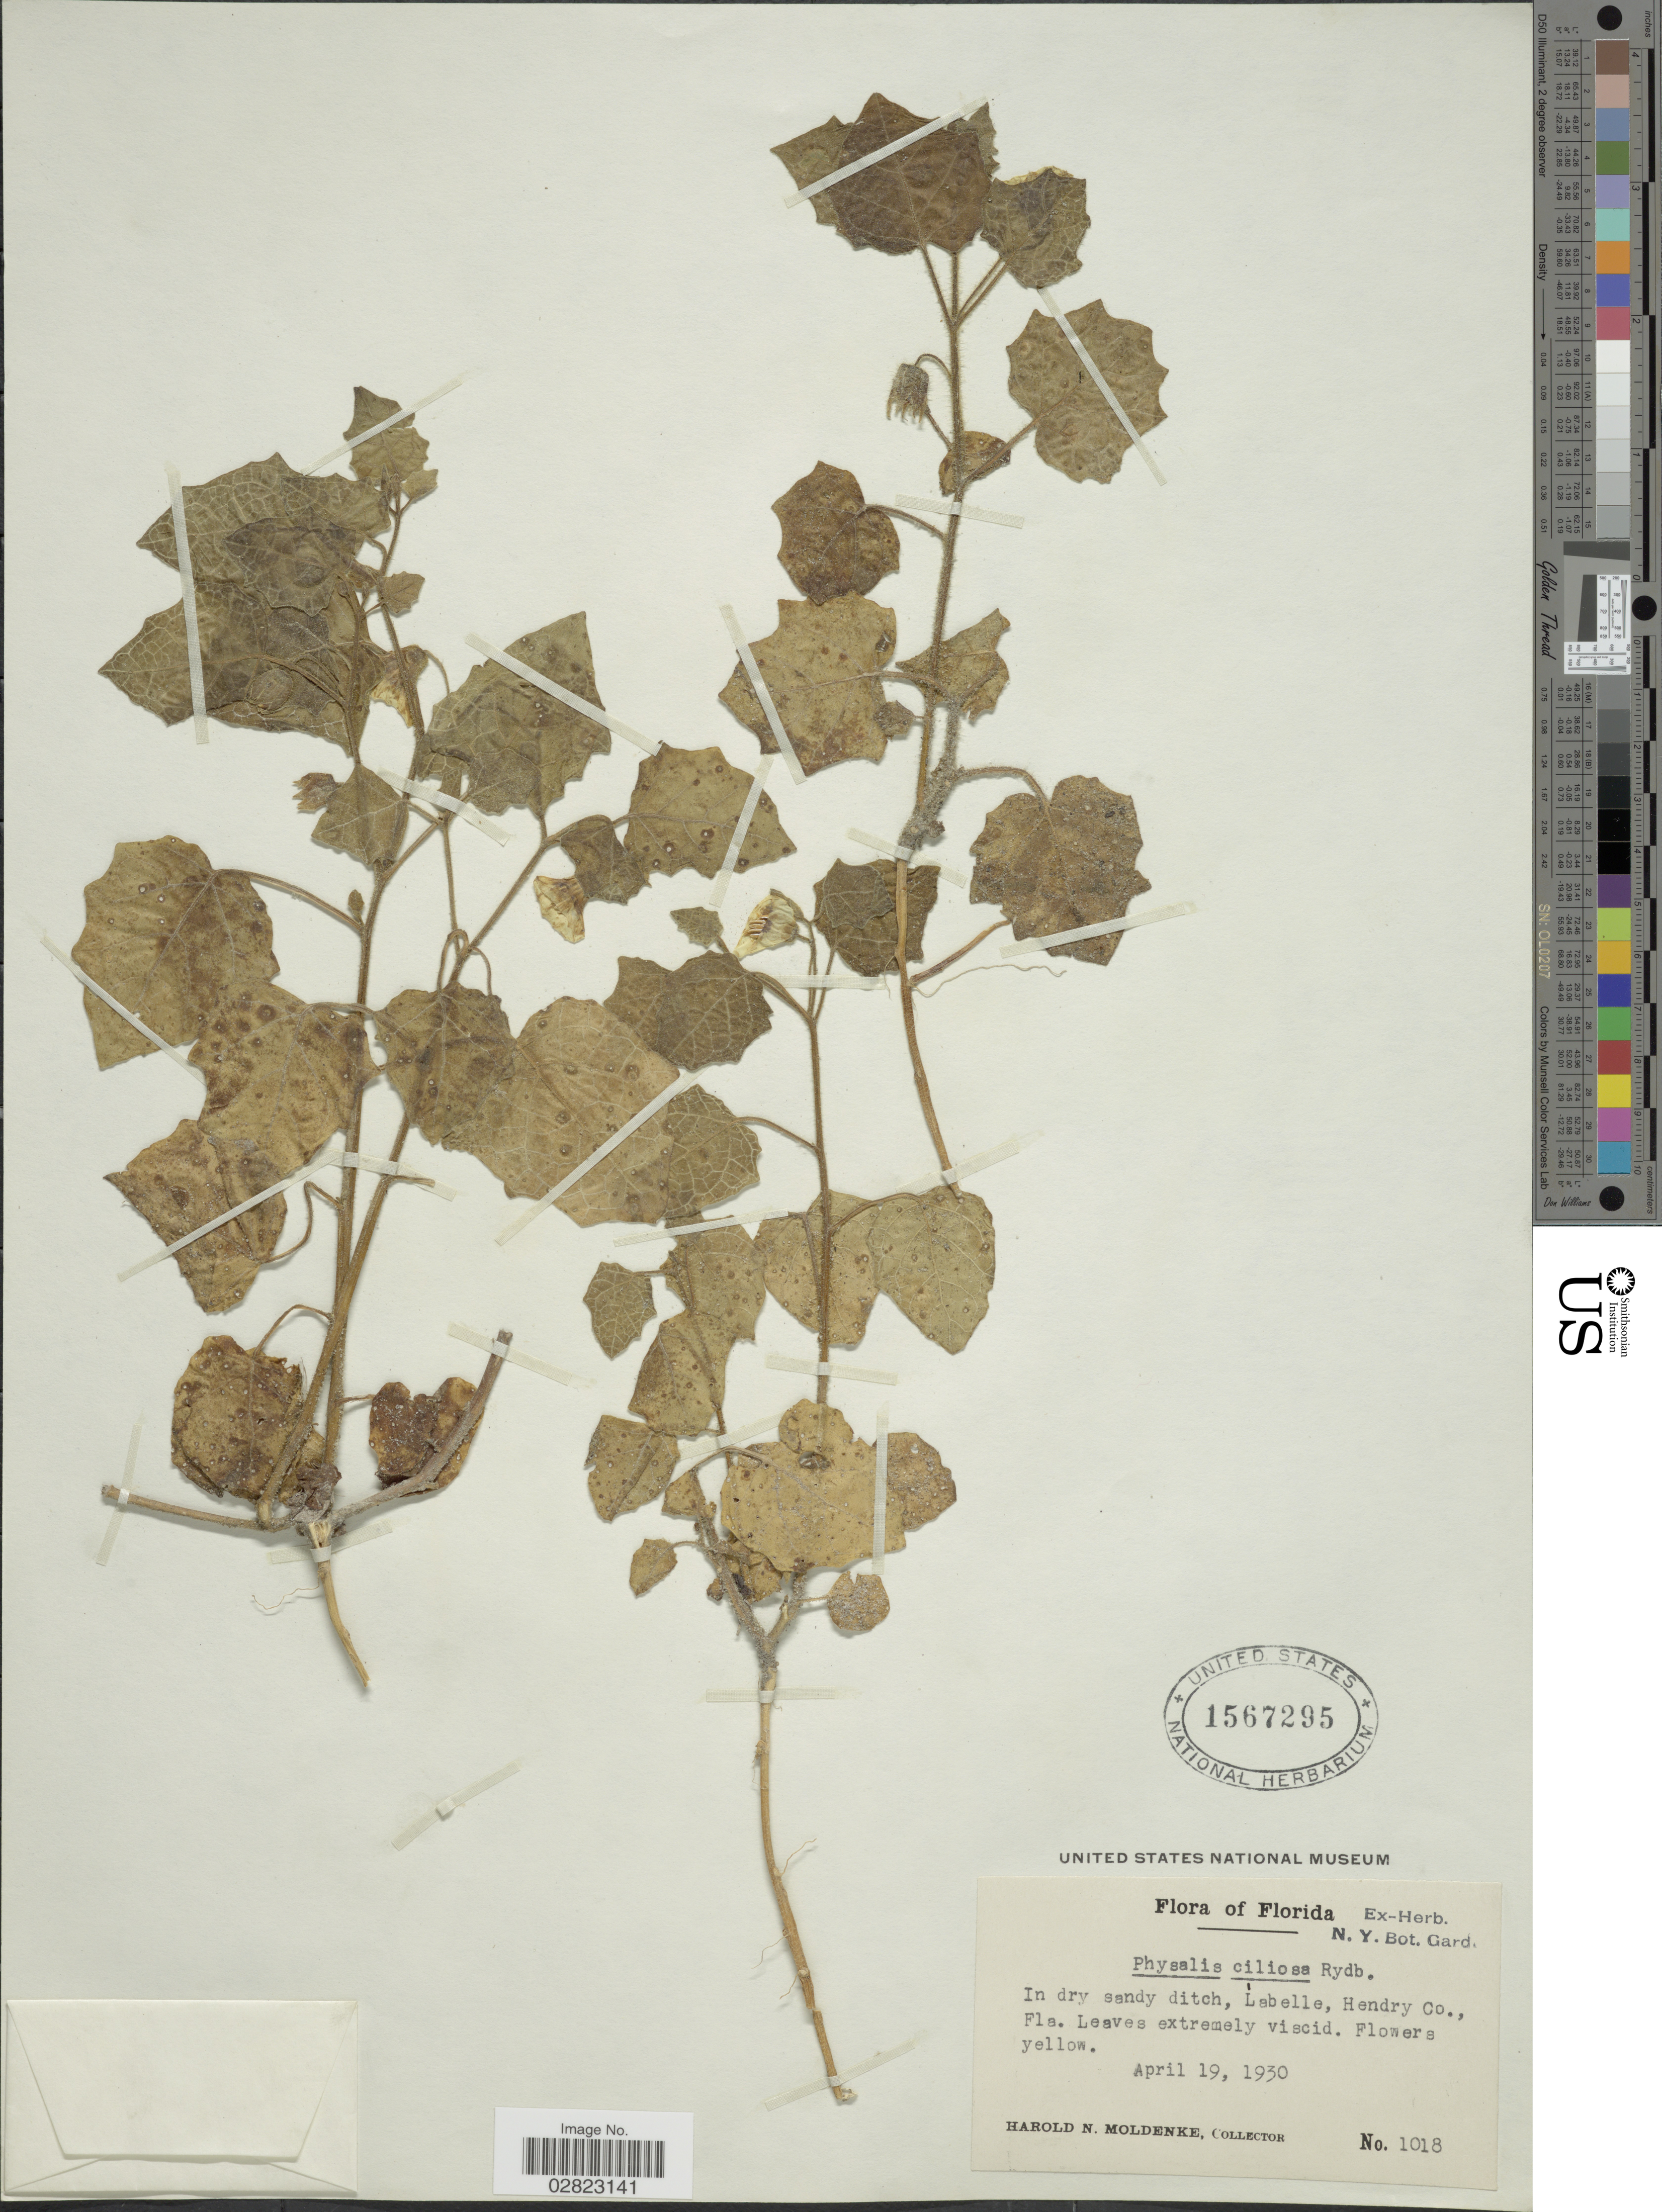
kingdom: Plantae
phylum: Tracheophyta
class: Magnoliopsida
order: Solanales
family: Solanaceae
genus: Physalis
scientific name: Physalis ciliosa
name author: Rydb.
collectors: H. N. Moldenke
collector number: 1018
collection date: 1930-04-19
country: United States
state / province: Florida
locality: In dry sandy ditch, Labelle, Hendry Co.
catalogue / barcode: US 1567295